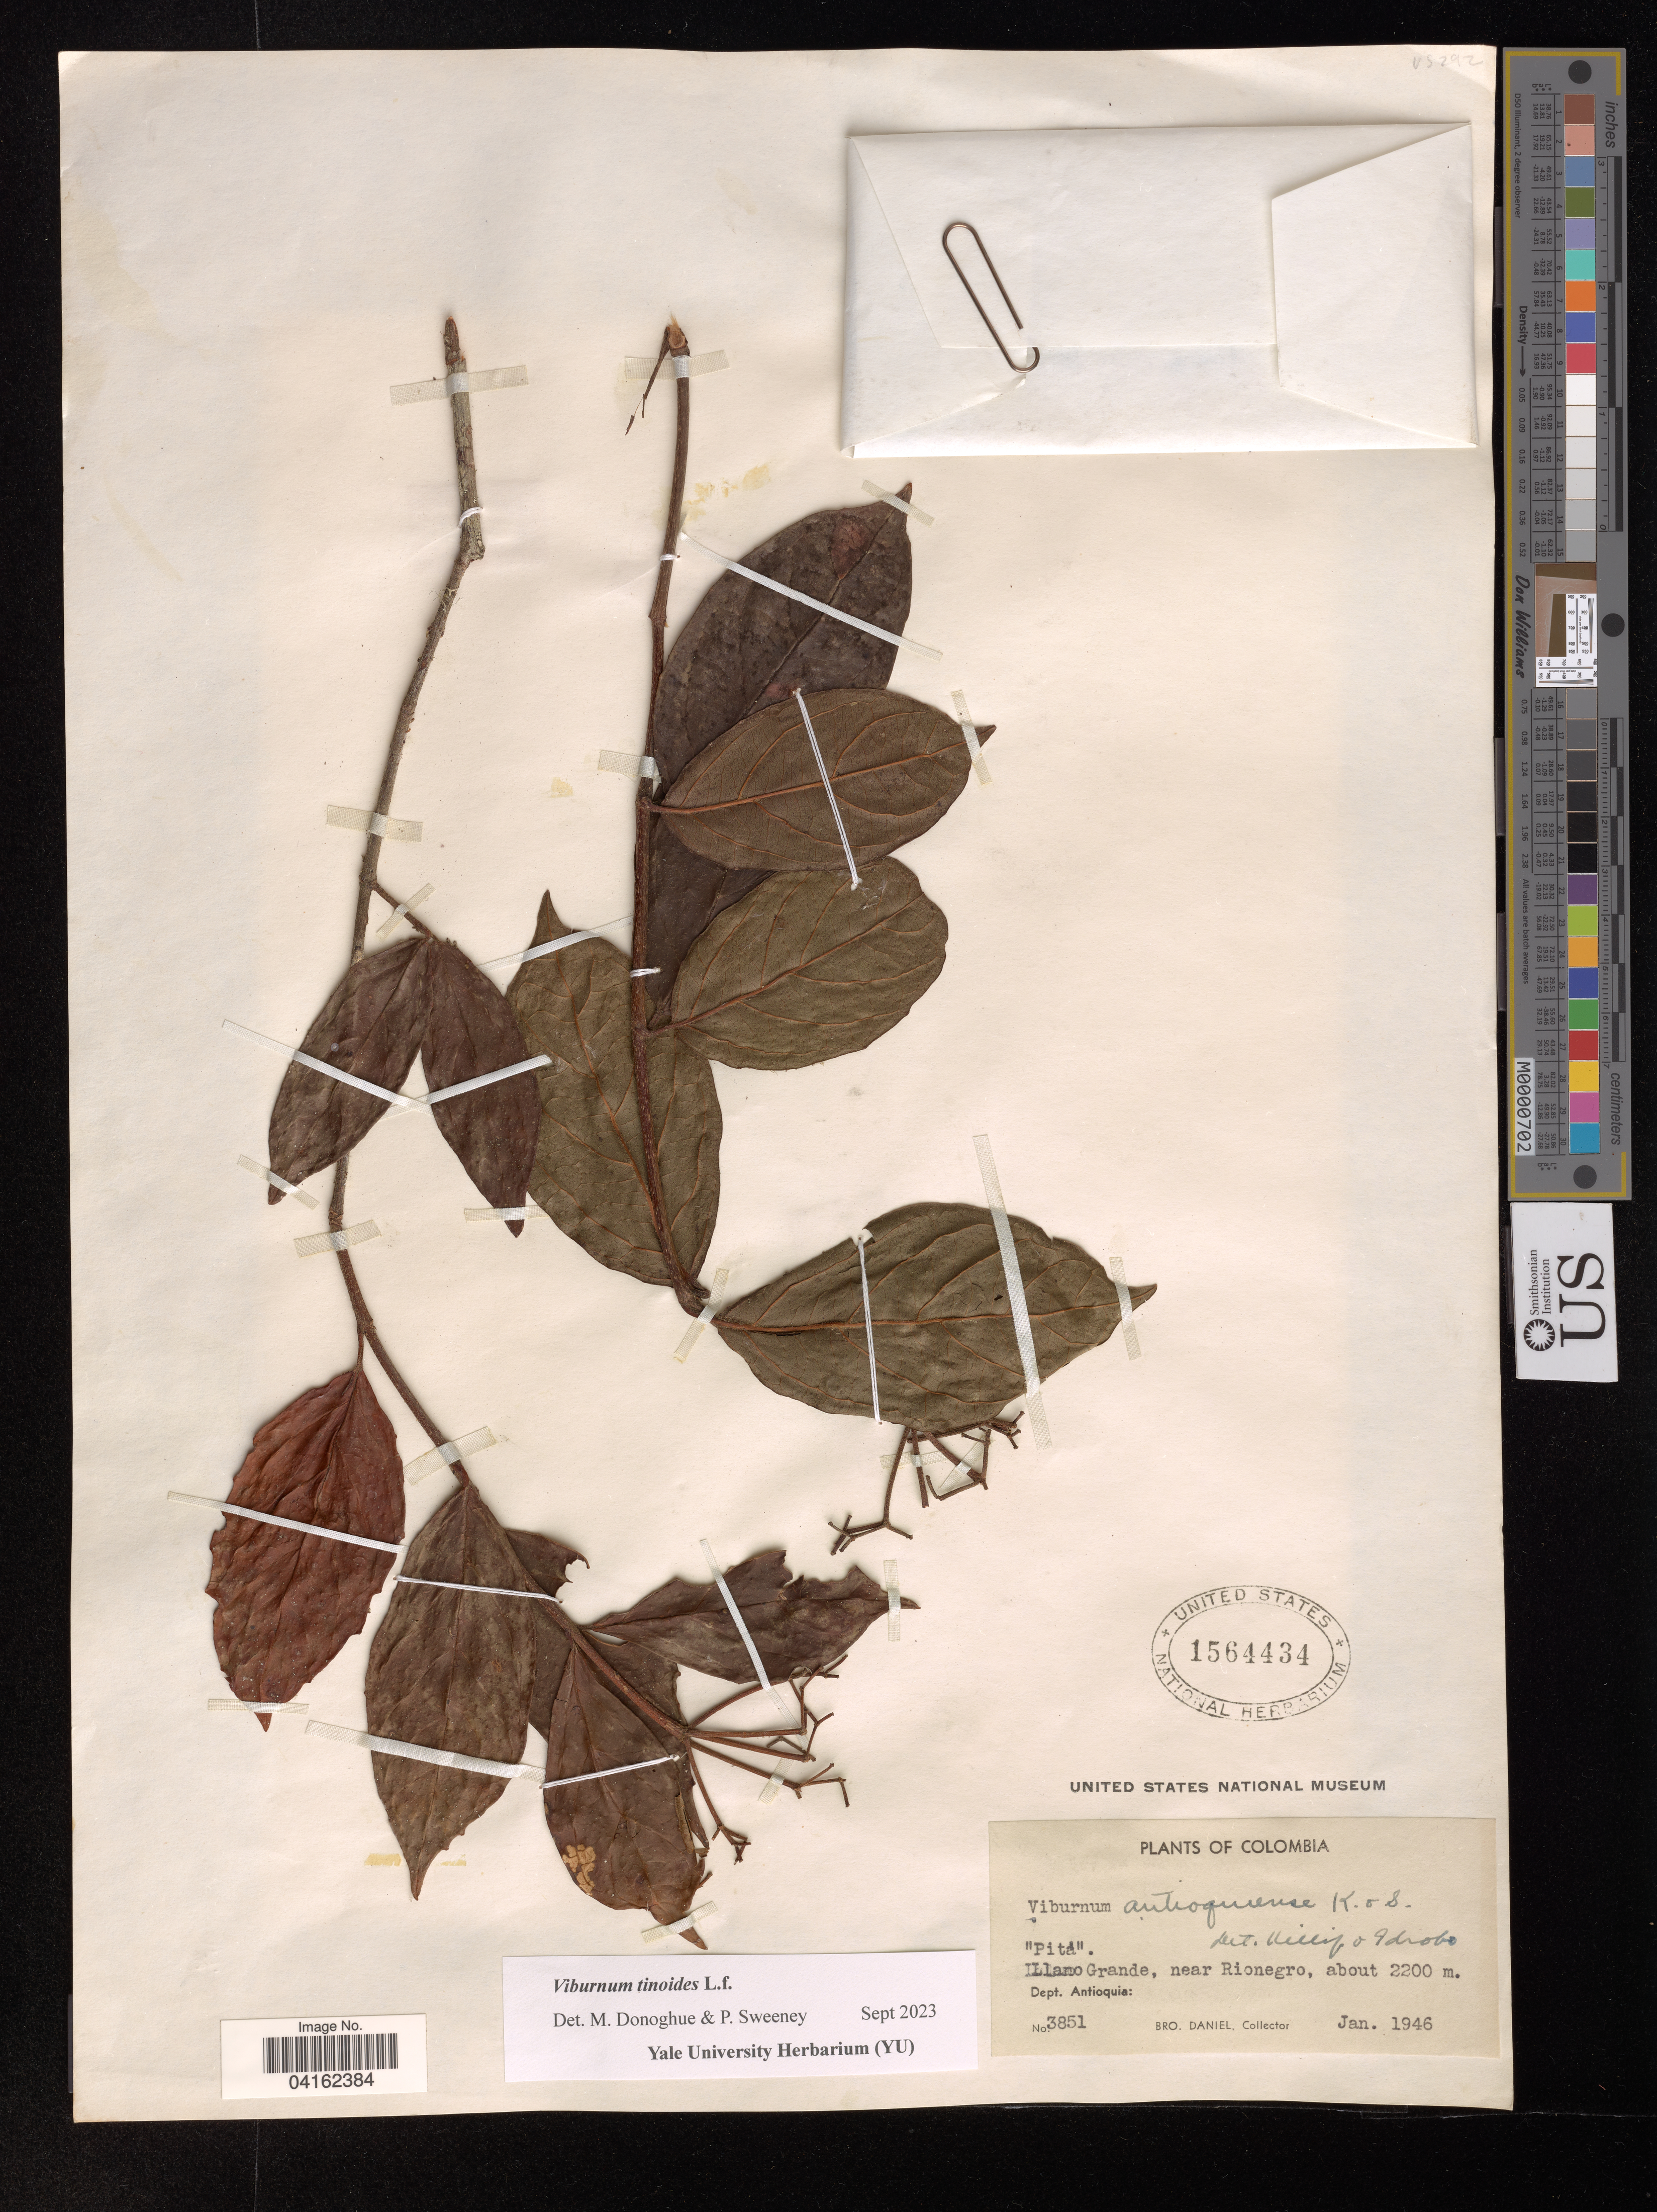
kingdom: Plantae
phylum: Tracheophyta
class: Magnoliopsida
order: Dipsacales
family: Viburnaceae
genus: Viburnum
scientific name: Viburnum tinoides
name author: L. f.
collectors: Bro. Daniel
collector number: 3851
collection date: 1946-01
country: Colombia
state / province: Antioquia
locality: Llano Grande, near Rionegro.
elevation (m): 2200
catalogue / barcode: US 1564434